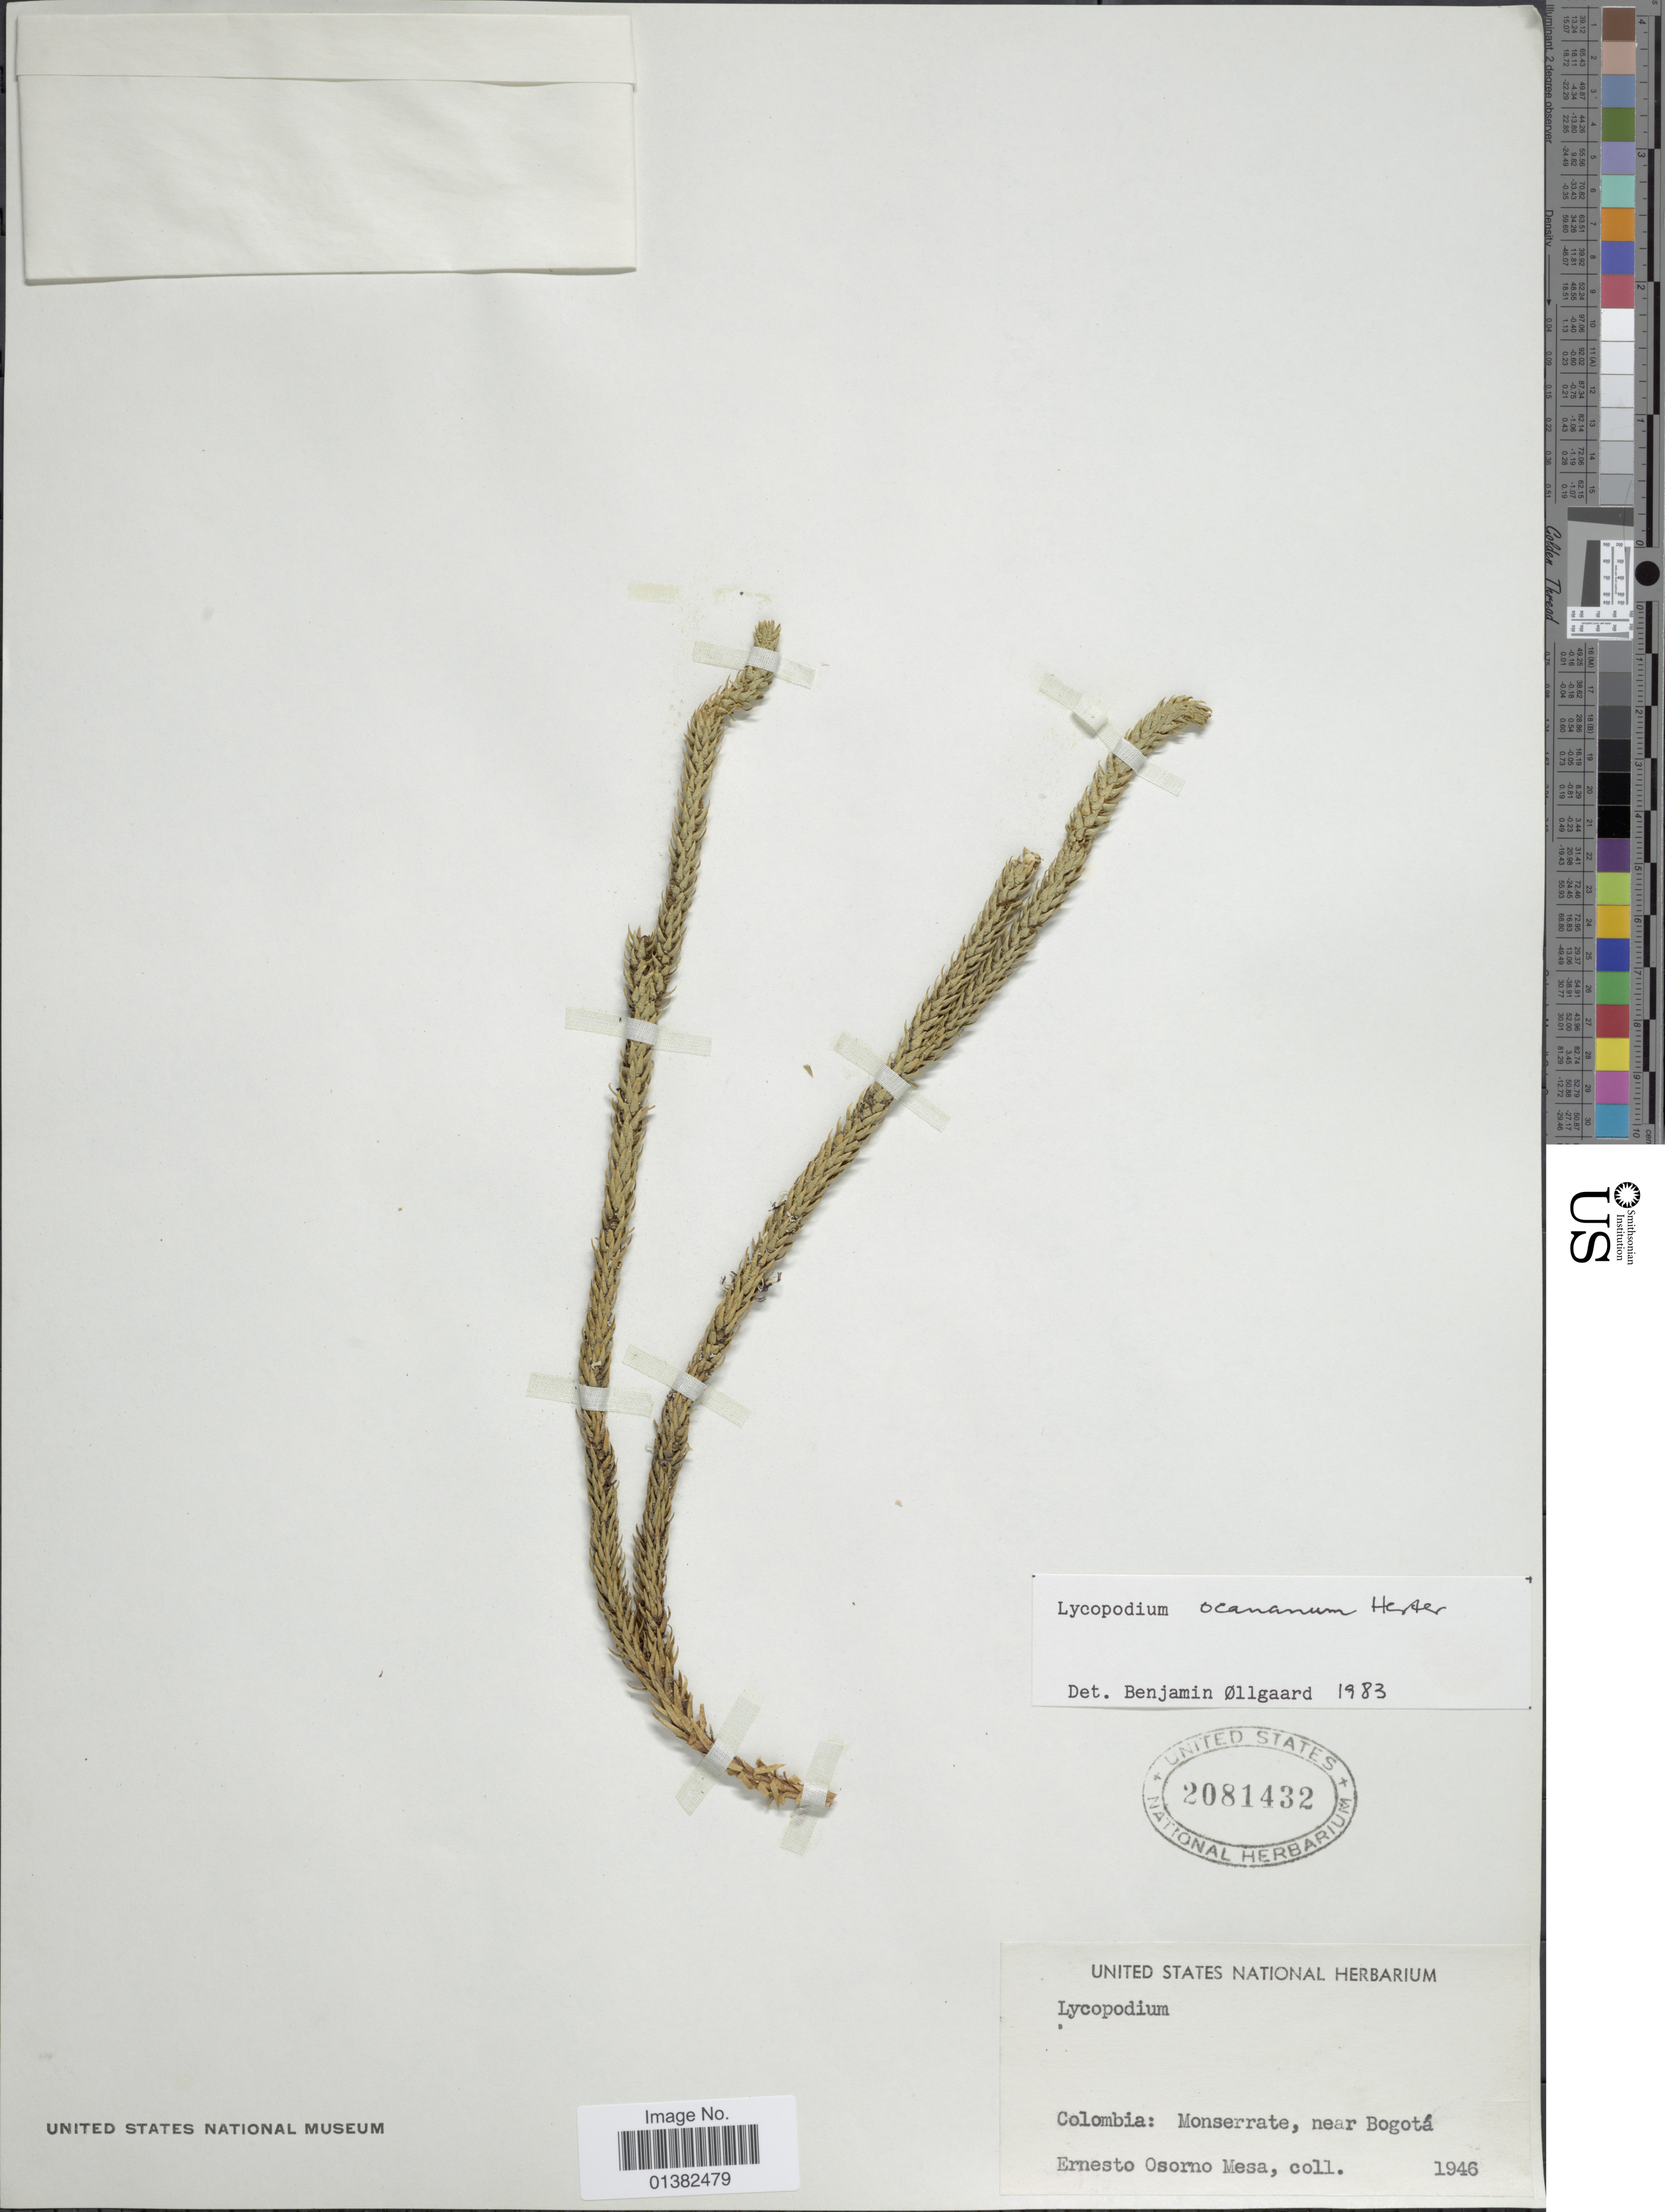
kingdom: Plantae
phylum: Tracheophyta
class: Lycopodiopsida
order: Lycopodiales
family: Lycopodiaceae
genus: Phlegmariurus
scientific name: Phlegmariurus ocananus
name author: (Herter) B. Øllg.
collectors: E. Mesa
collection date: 1946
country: Colombia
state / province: Bogota D.C.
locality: Monserrate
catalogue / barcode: US 2081432